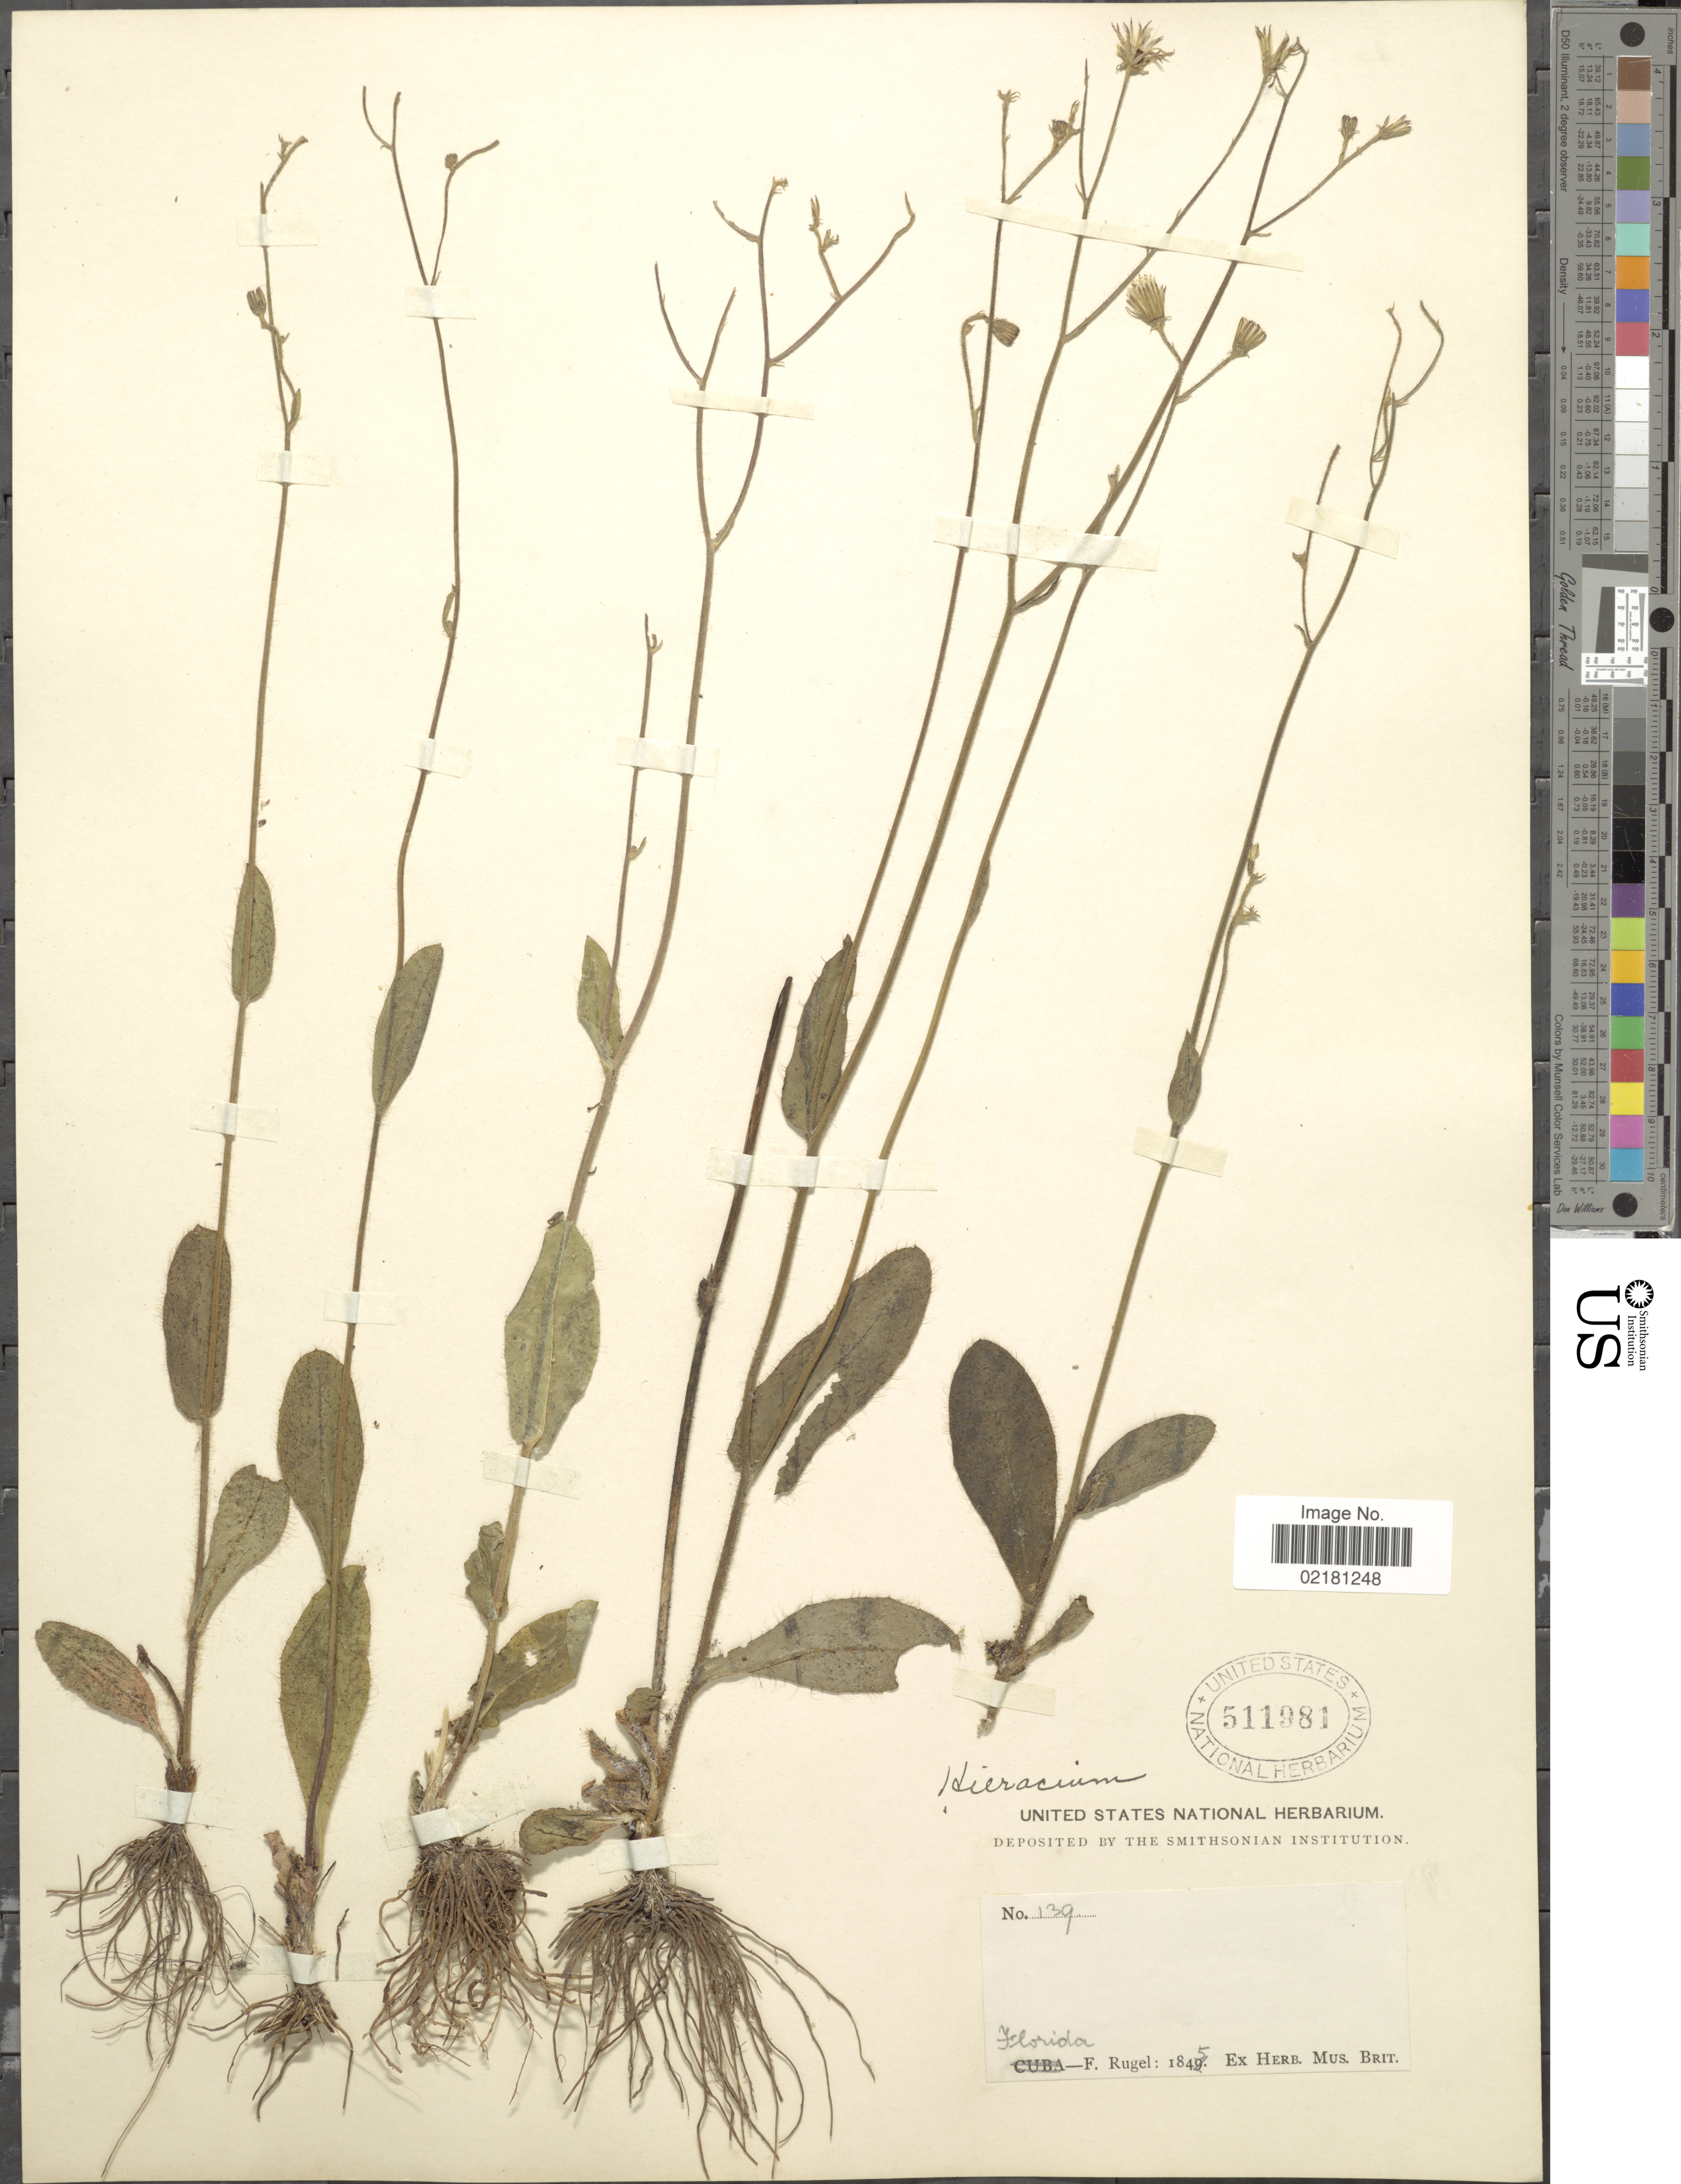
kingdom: Plantae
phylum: Tracheophyta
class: Magnoliopsida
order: Asterales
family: Asteraceae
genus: Hieracium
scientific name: Hieracium megacephalon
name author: Nash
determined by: Wunderlin, Richard P.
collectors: F. Rugel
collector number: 139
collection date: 1845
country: United States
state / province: Florida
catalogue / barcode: US 511981